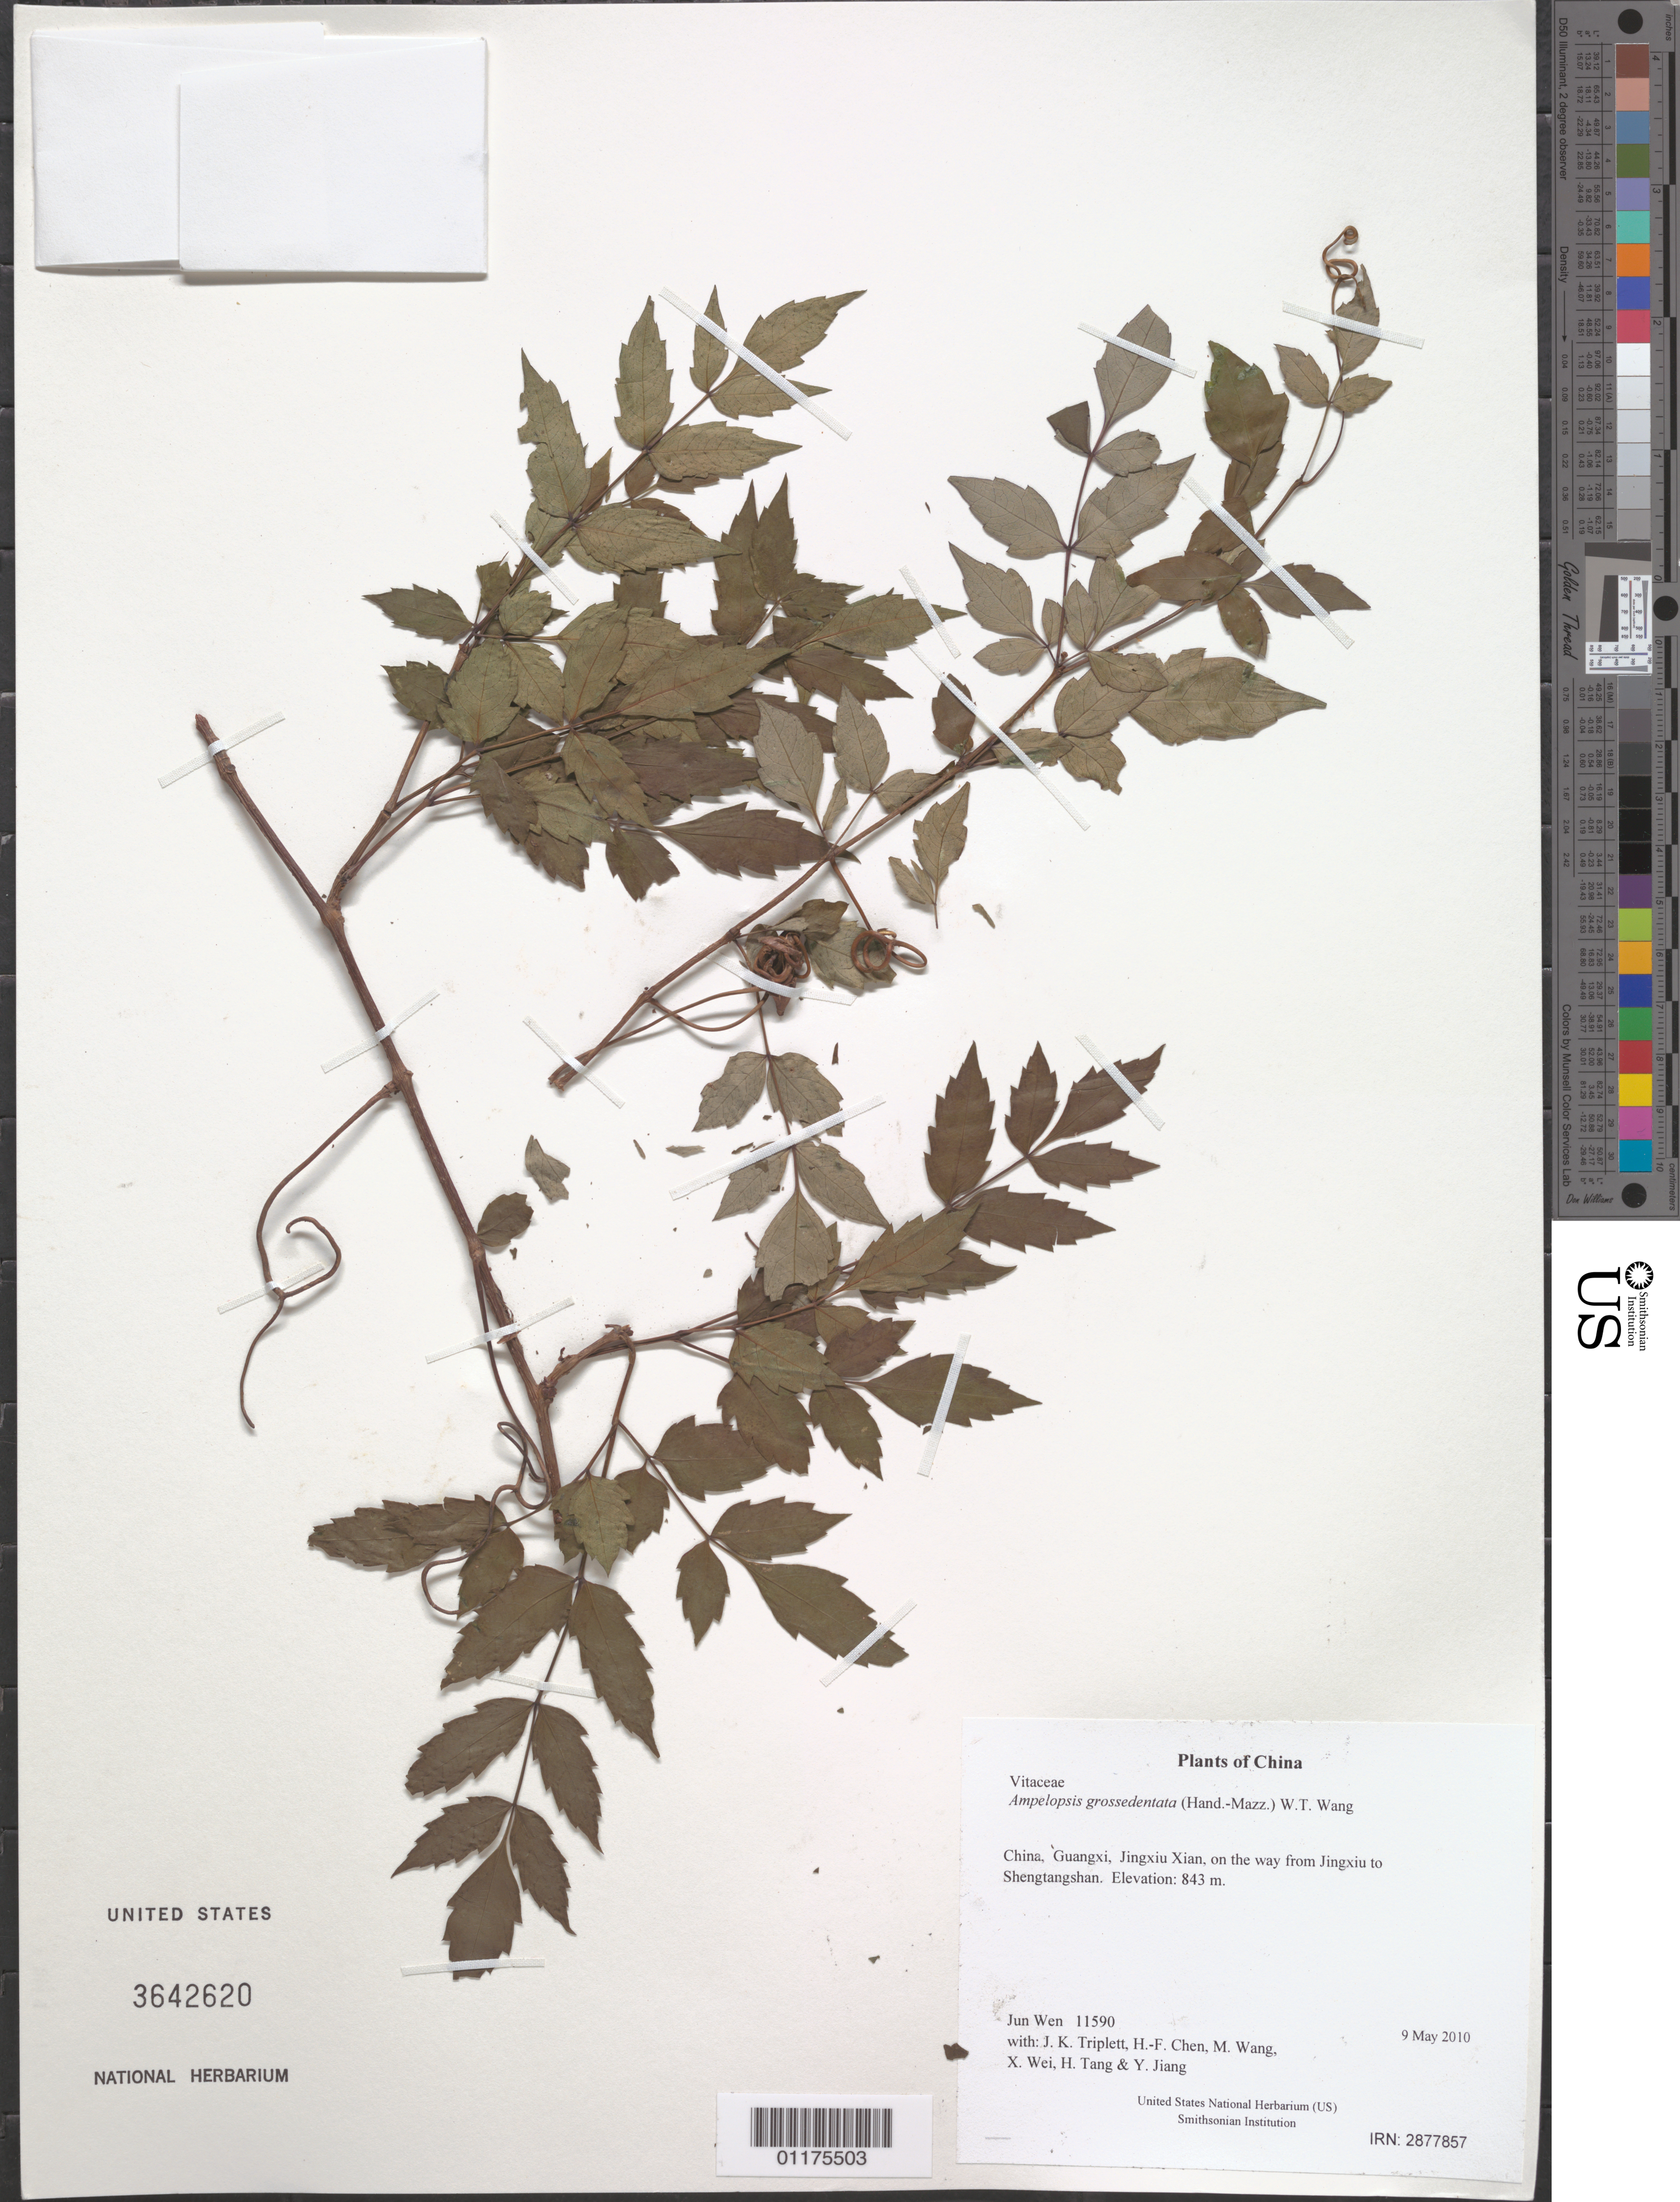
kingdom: Plantae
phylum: Tracheophyta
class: Magnoliopsida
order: Vitales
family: Vitaceae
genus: Ampelopsis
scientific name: Ampelopsis grossedentata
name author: (Hand.-Mazz.) W.T. Wang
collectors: J. Wen, J. K. Triplett, H.-F. Chen, M. Wang, X. Wei, H. Tang & Y. Jiang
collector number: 11590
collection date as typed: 9 May 2010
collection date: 2010-05-09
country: China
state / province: Guangxi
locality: Jingxiu Xian, on the way from Jingxiu to Shengtangshan.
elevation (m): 843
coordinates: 24 07.384 N, 110 08.399 E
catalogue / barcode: US 3642620